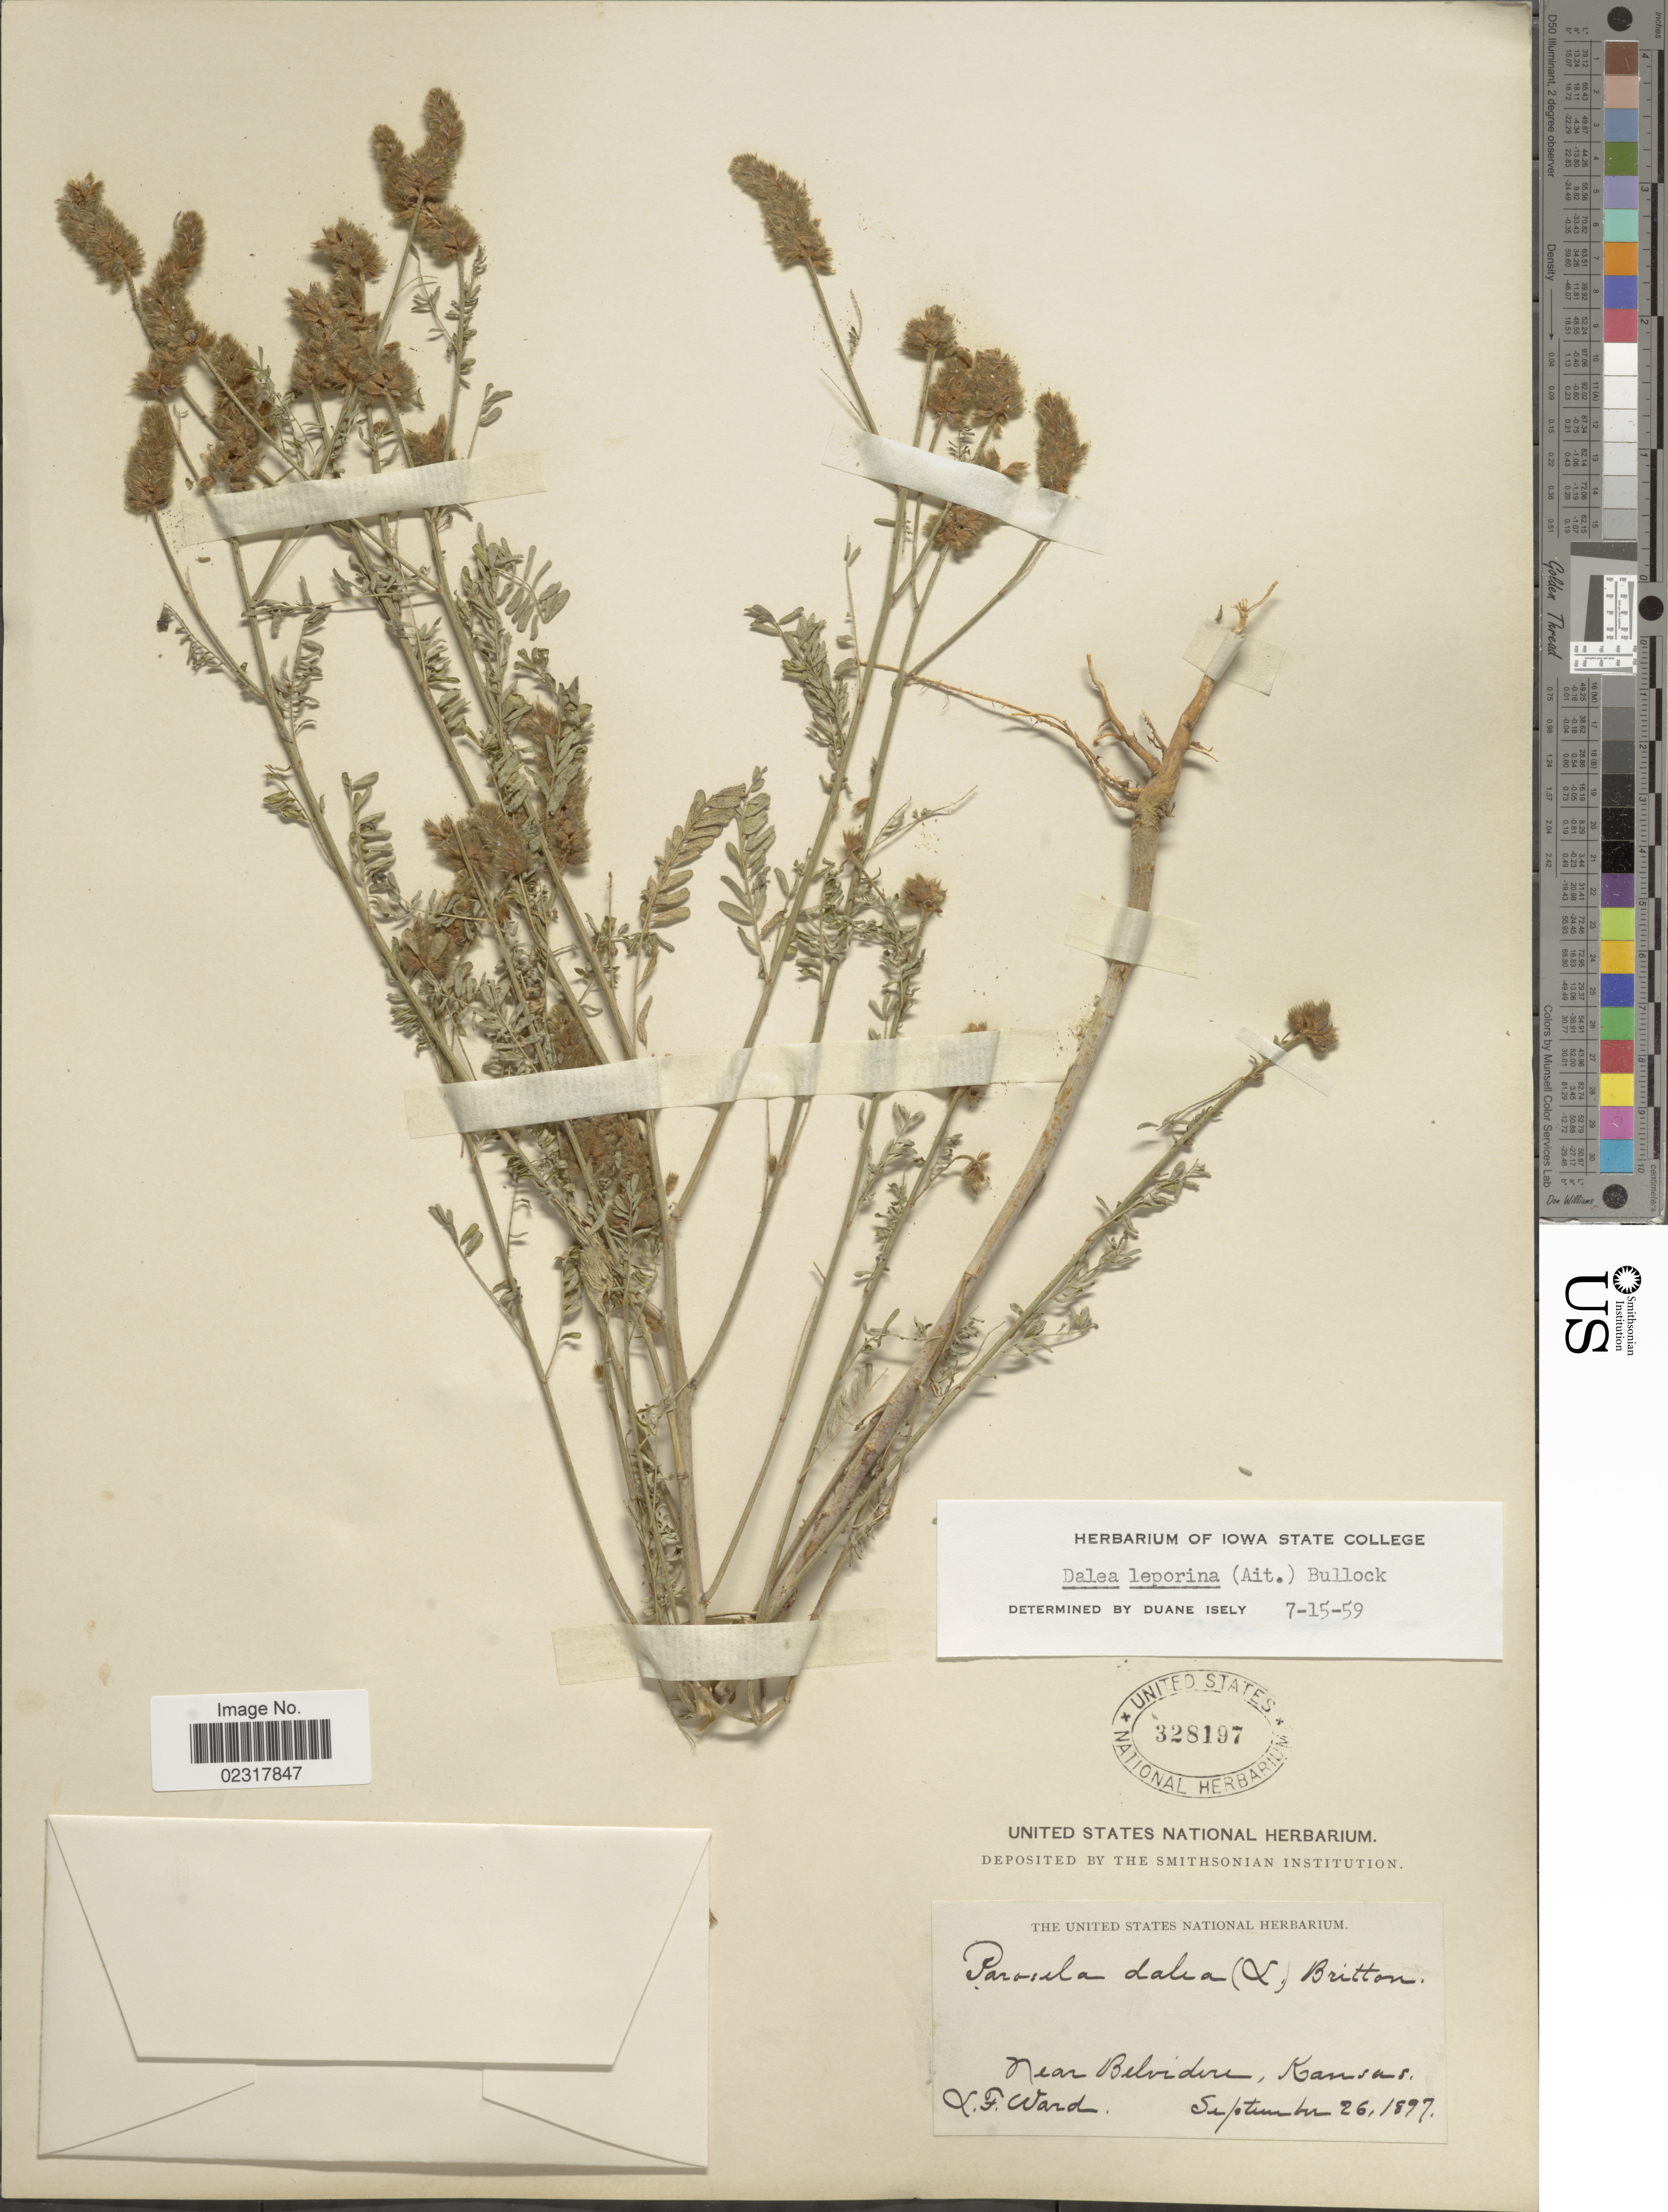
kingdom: Plantae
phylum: Tracheophyta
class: Magnoliopsida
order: Fabales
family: Fabaceae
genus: Dalea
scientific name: Dalea leporina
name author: (Aiton) Bullock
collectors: L. Ward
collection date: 1897-09-26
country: United States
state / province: Kansas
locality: Near Belvidere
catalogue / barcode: US 328197